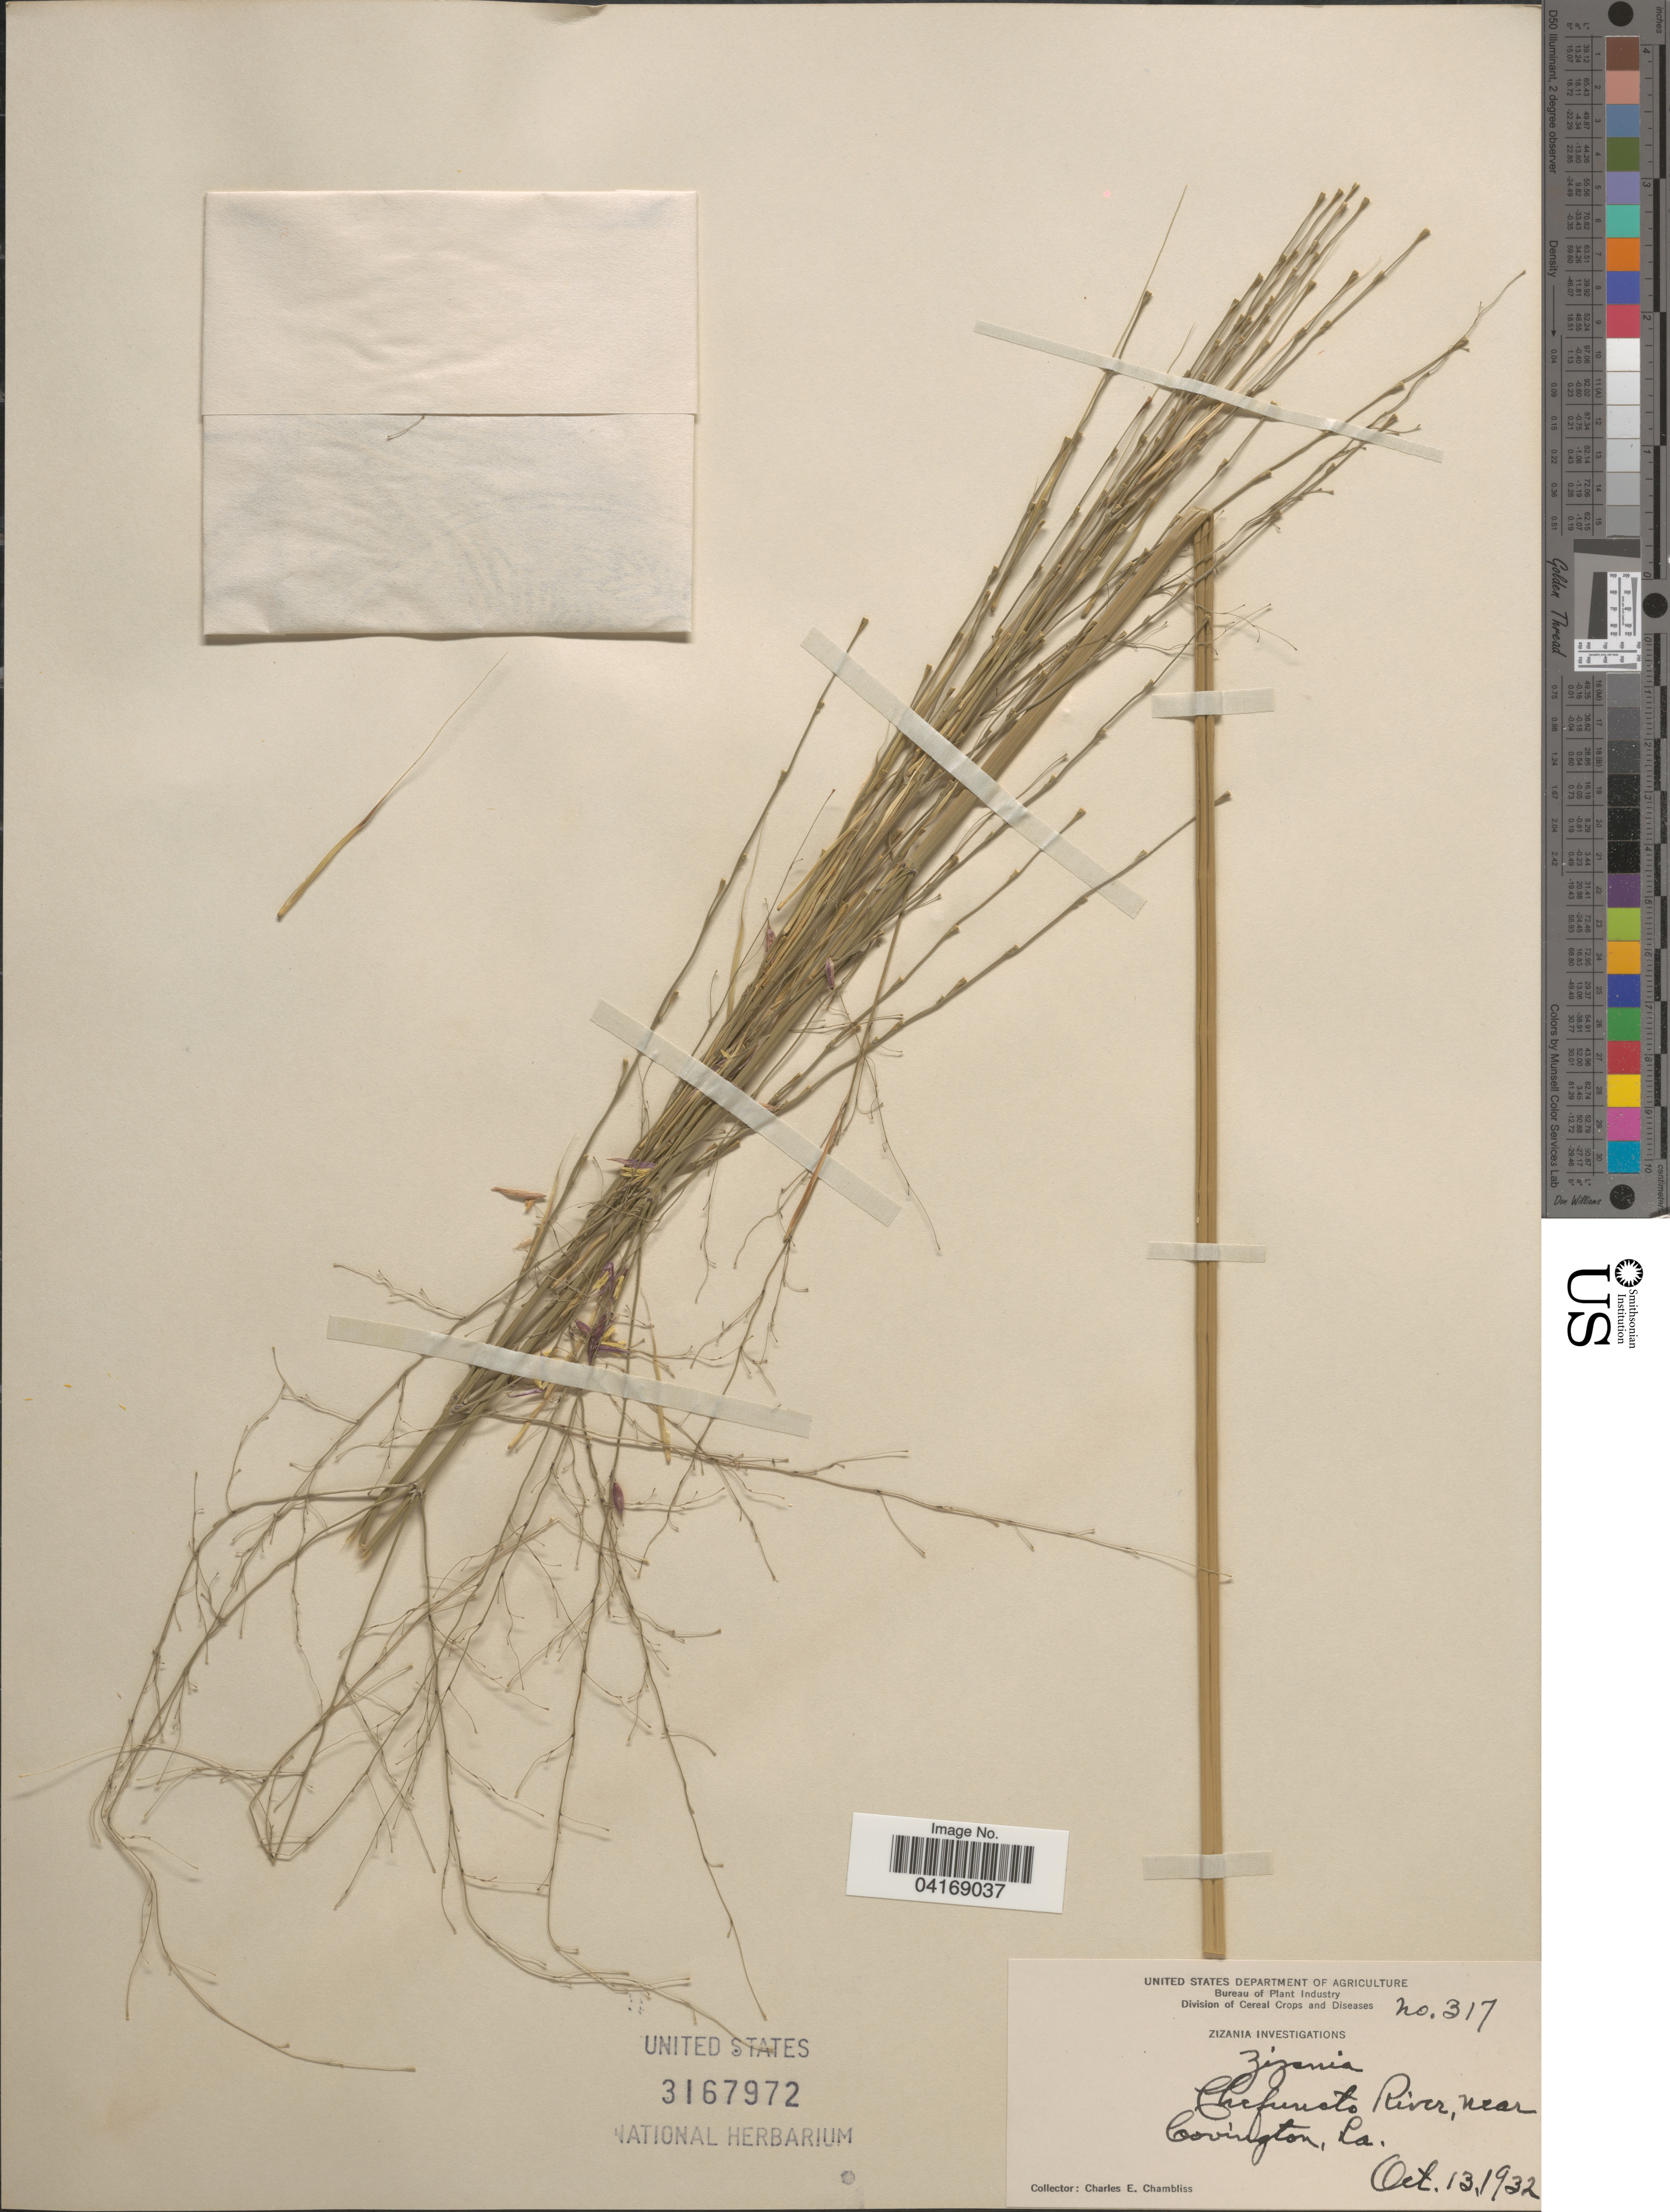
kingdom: Plantae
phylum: Tracheophyta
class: Liliopsida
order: Poales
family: Poaceae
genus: Zizania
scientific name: Zizania sp.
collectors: C. Chambliss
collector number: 317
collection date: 1932-10-13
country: United States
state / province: Louisiana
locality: Chefuncto River near Covington, La.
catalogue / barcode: US 3167972